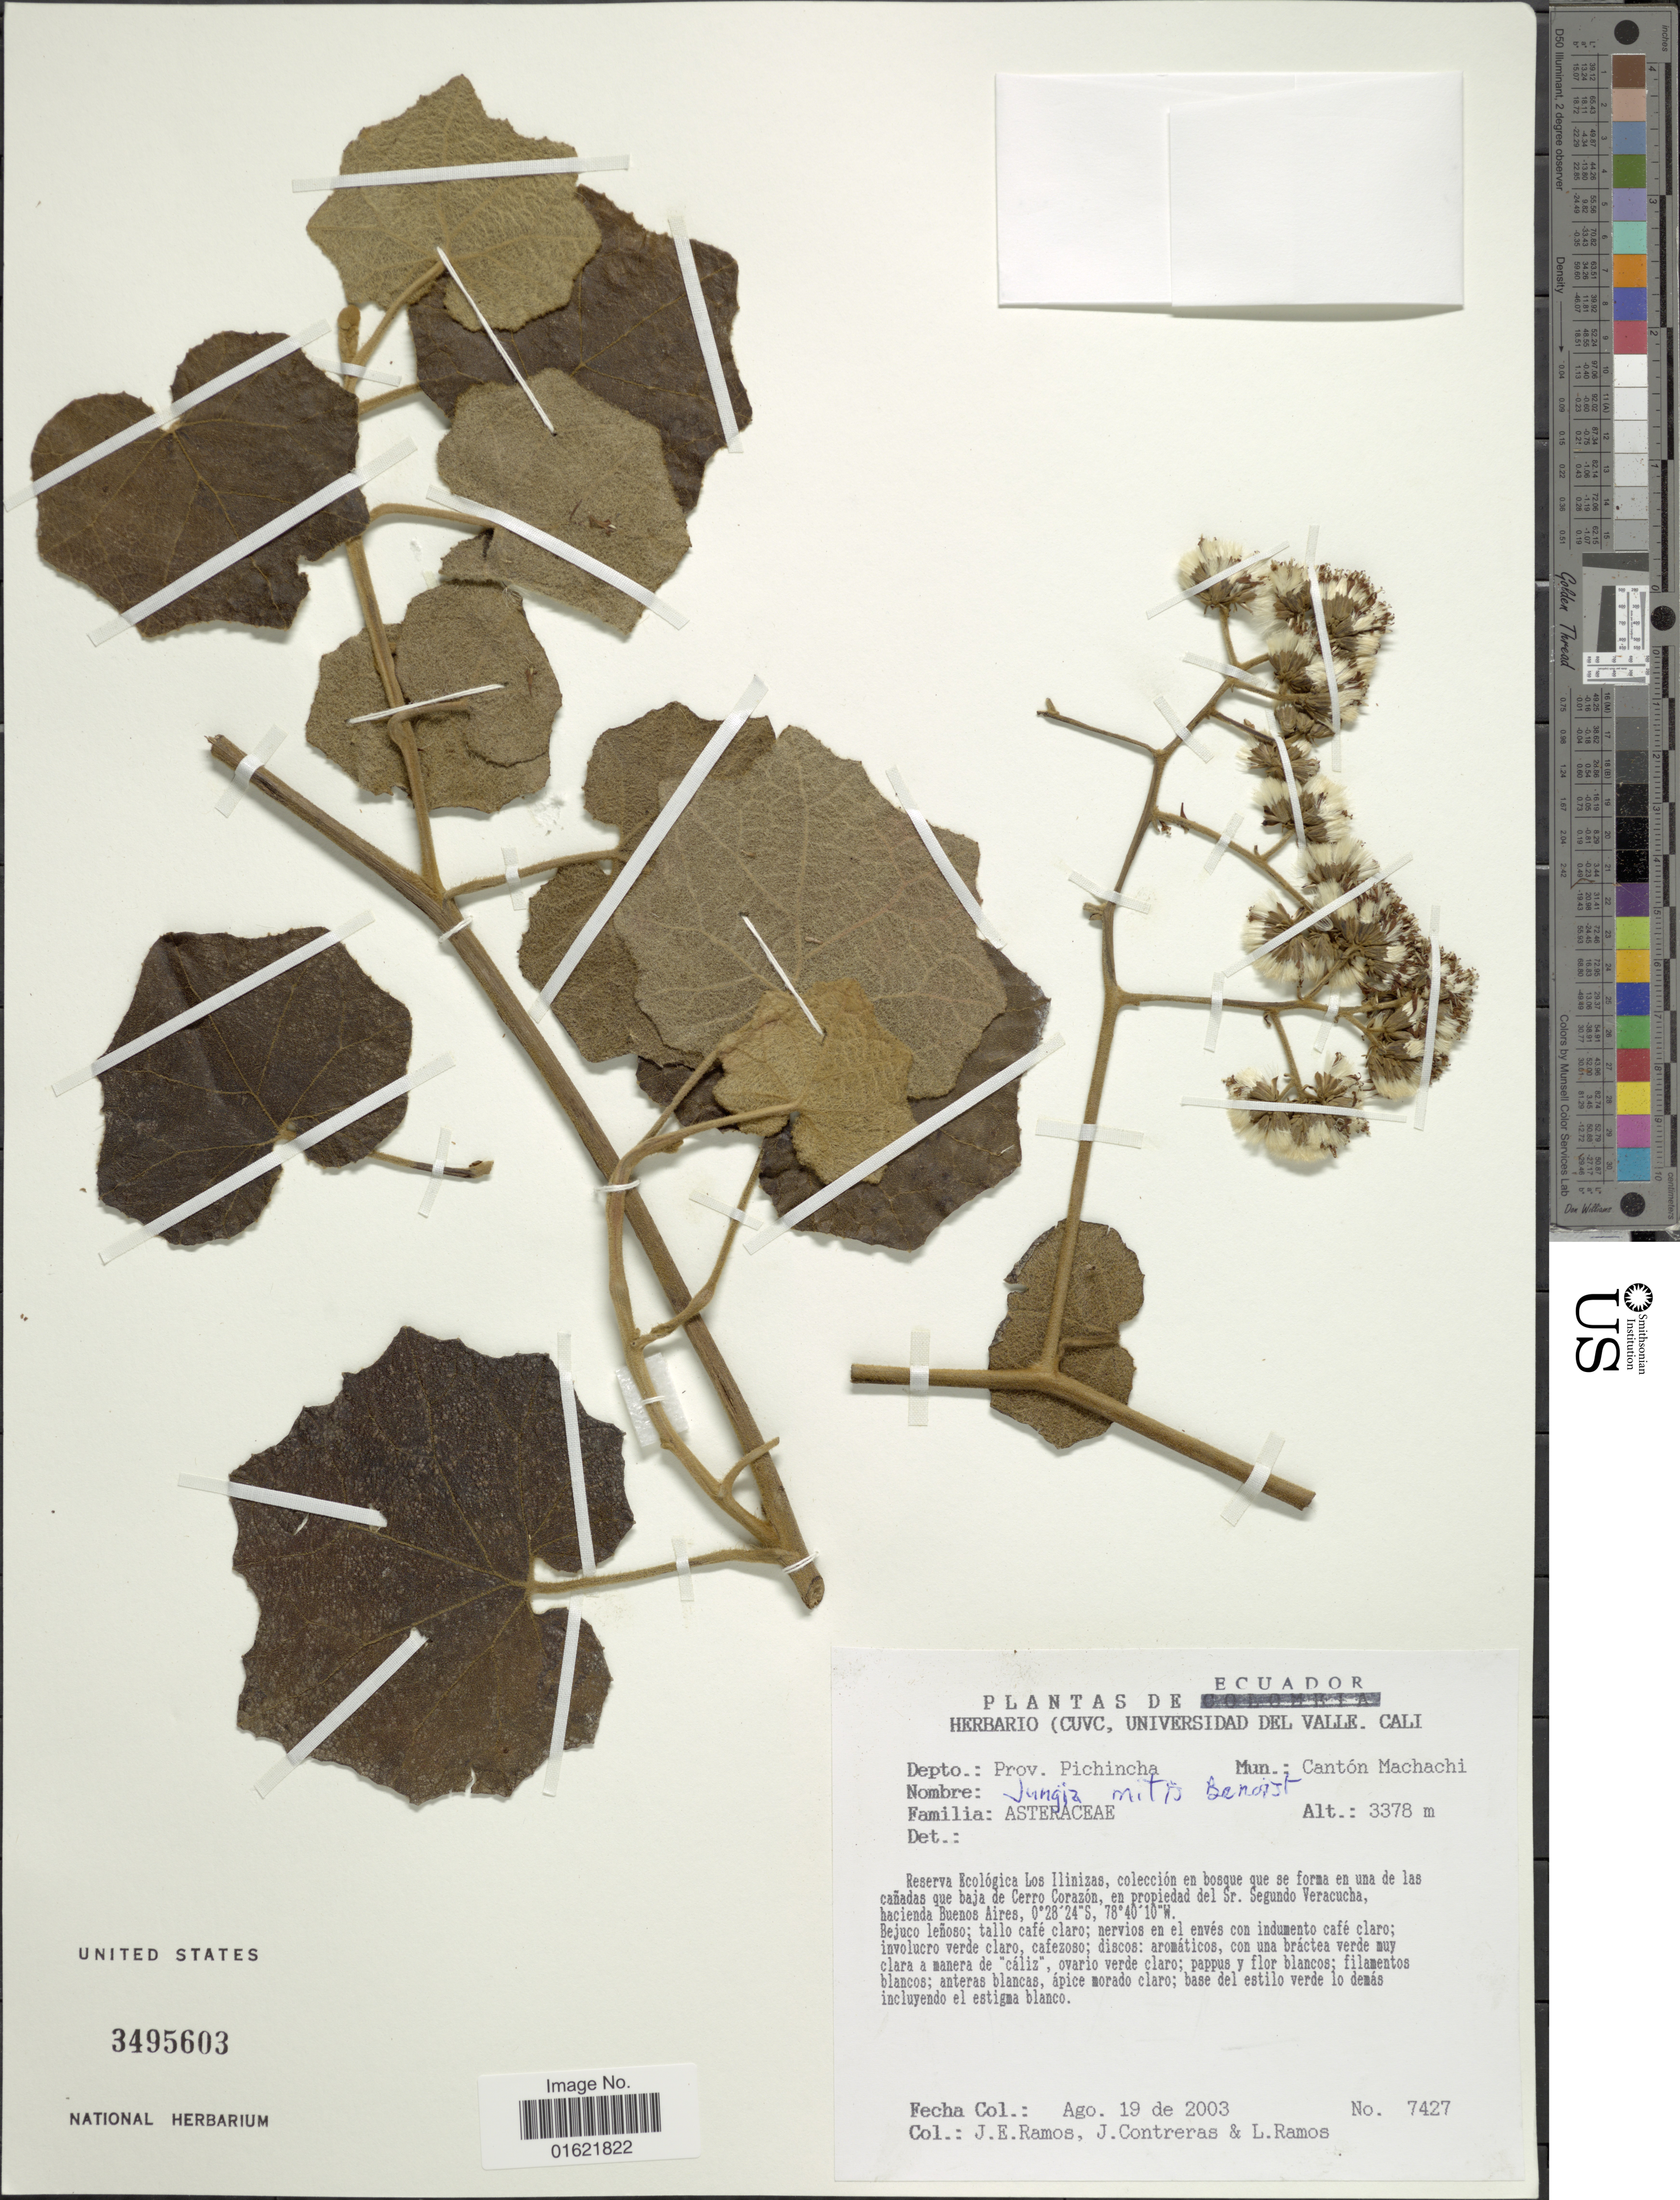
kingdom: Plantae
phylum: Tracheophyta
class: Magnoliopsida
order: Asterales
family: Asteraceae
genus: Jungia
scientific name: Jungia mitis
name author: Benoist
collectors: J. E. Ramos, J. Contreras & L. Ramos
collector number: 7427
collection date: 2003-08-19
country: Ecuador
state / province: Pichincha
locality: Mun. : Canton Machachi. Reserva Ecologica Los Illinizas, coleccion en bosque que se forma en una de las canadas que baja de Cerro Corazon, en propiedad el Sr. Segundo Veracucha hacienda Buenos Aires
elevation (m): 3378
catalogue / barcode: US 3495603